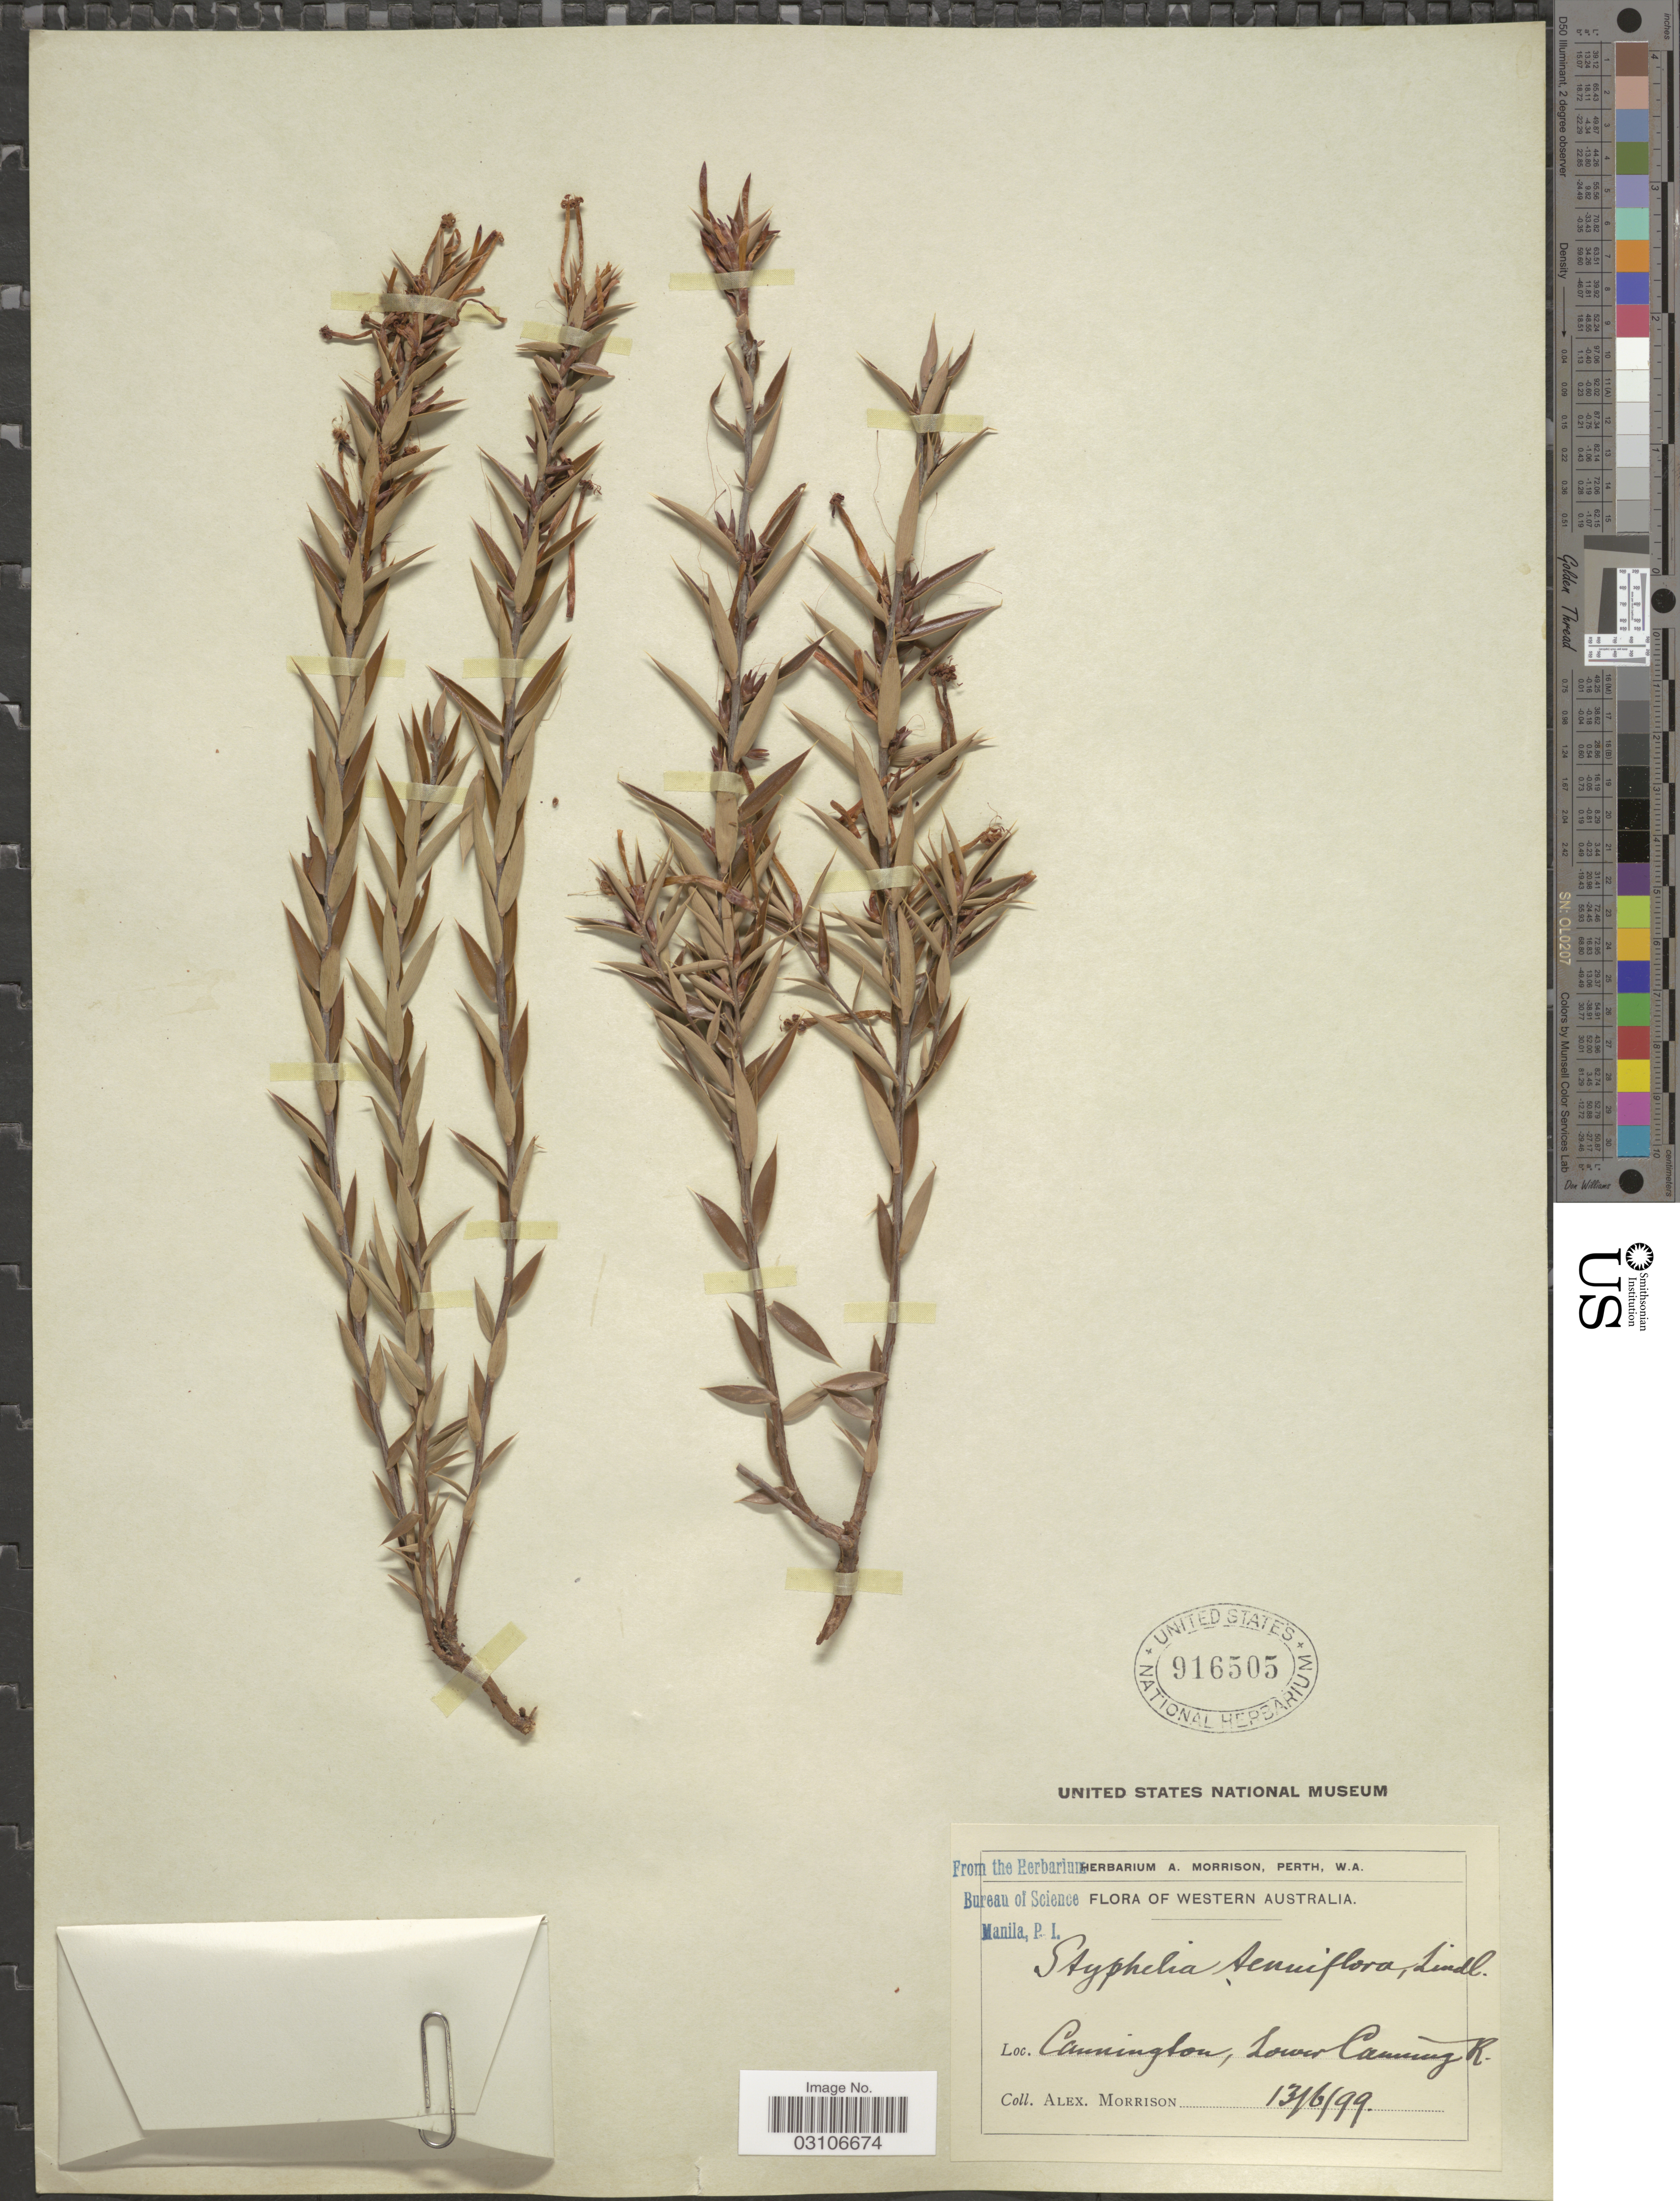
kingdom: Plantae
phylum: Tracheophyta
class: Magnoliopsida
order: Ericales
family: Ericaceae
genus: Styphelia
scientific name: Styphelia tenuiflora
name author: Benth.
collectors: A. Morrison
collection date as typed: Transcribed d/m/y: 13/6/99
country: Australia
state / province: Western Australia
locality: Cannington, Lower Canning R.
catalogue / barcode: US 916505